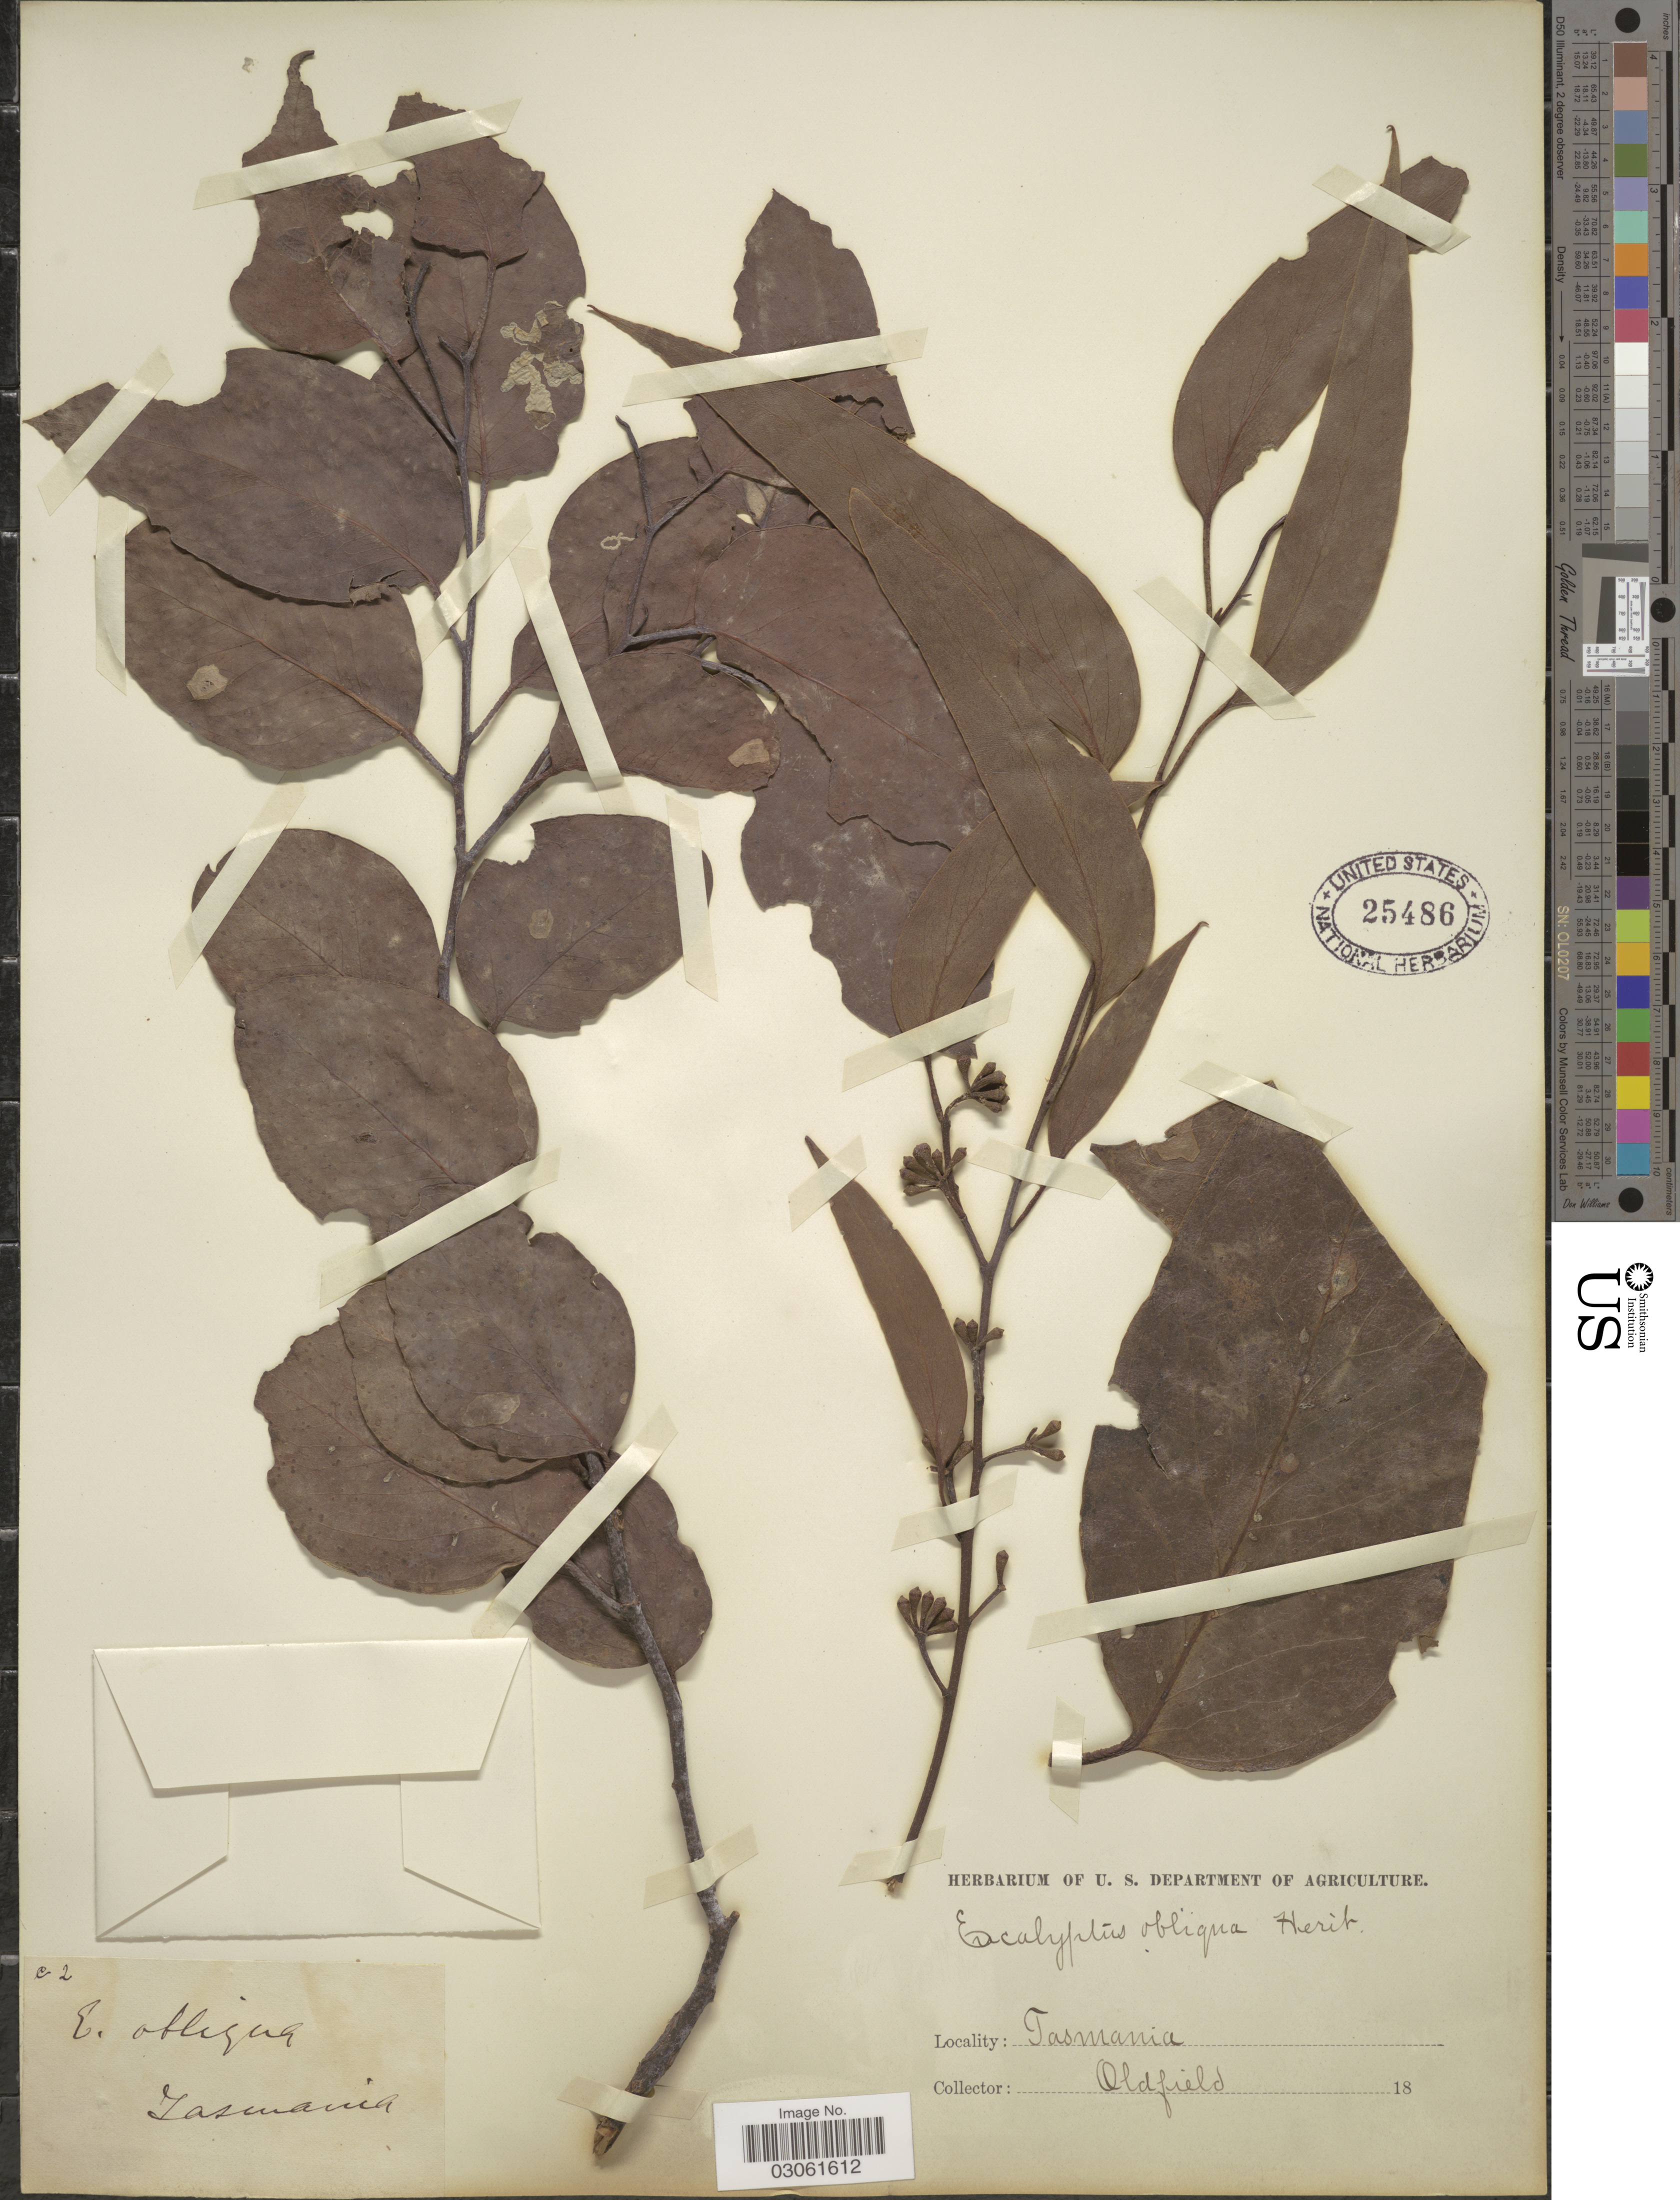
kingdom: Plantae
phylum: Tracheophyta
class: Magnoliopsida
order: Myrtales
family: Myrtaceae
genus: Eucalyptus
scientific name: Eucalyptus obliqua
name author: L'Hér.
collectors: Oldfield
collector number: C2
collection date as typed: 18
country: Australia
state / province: Tasmania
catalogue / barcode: US 25486